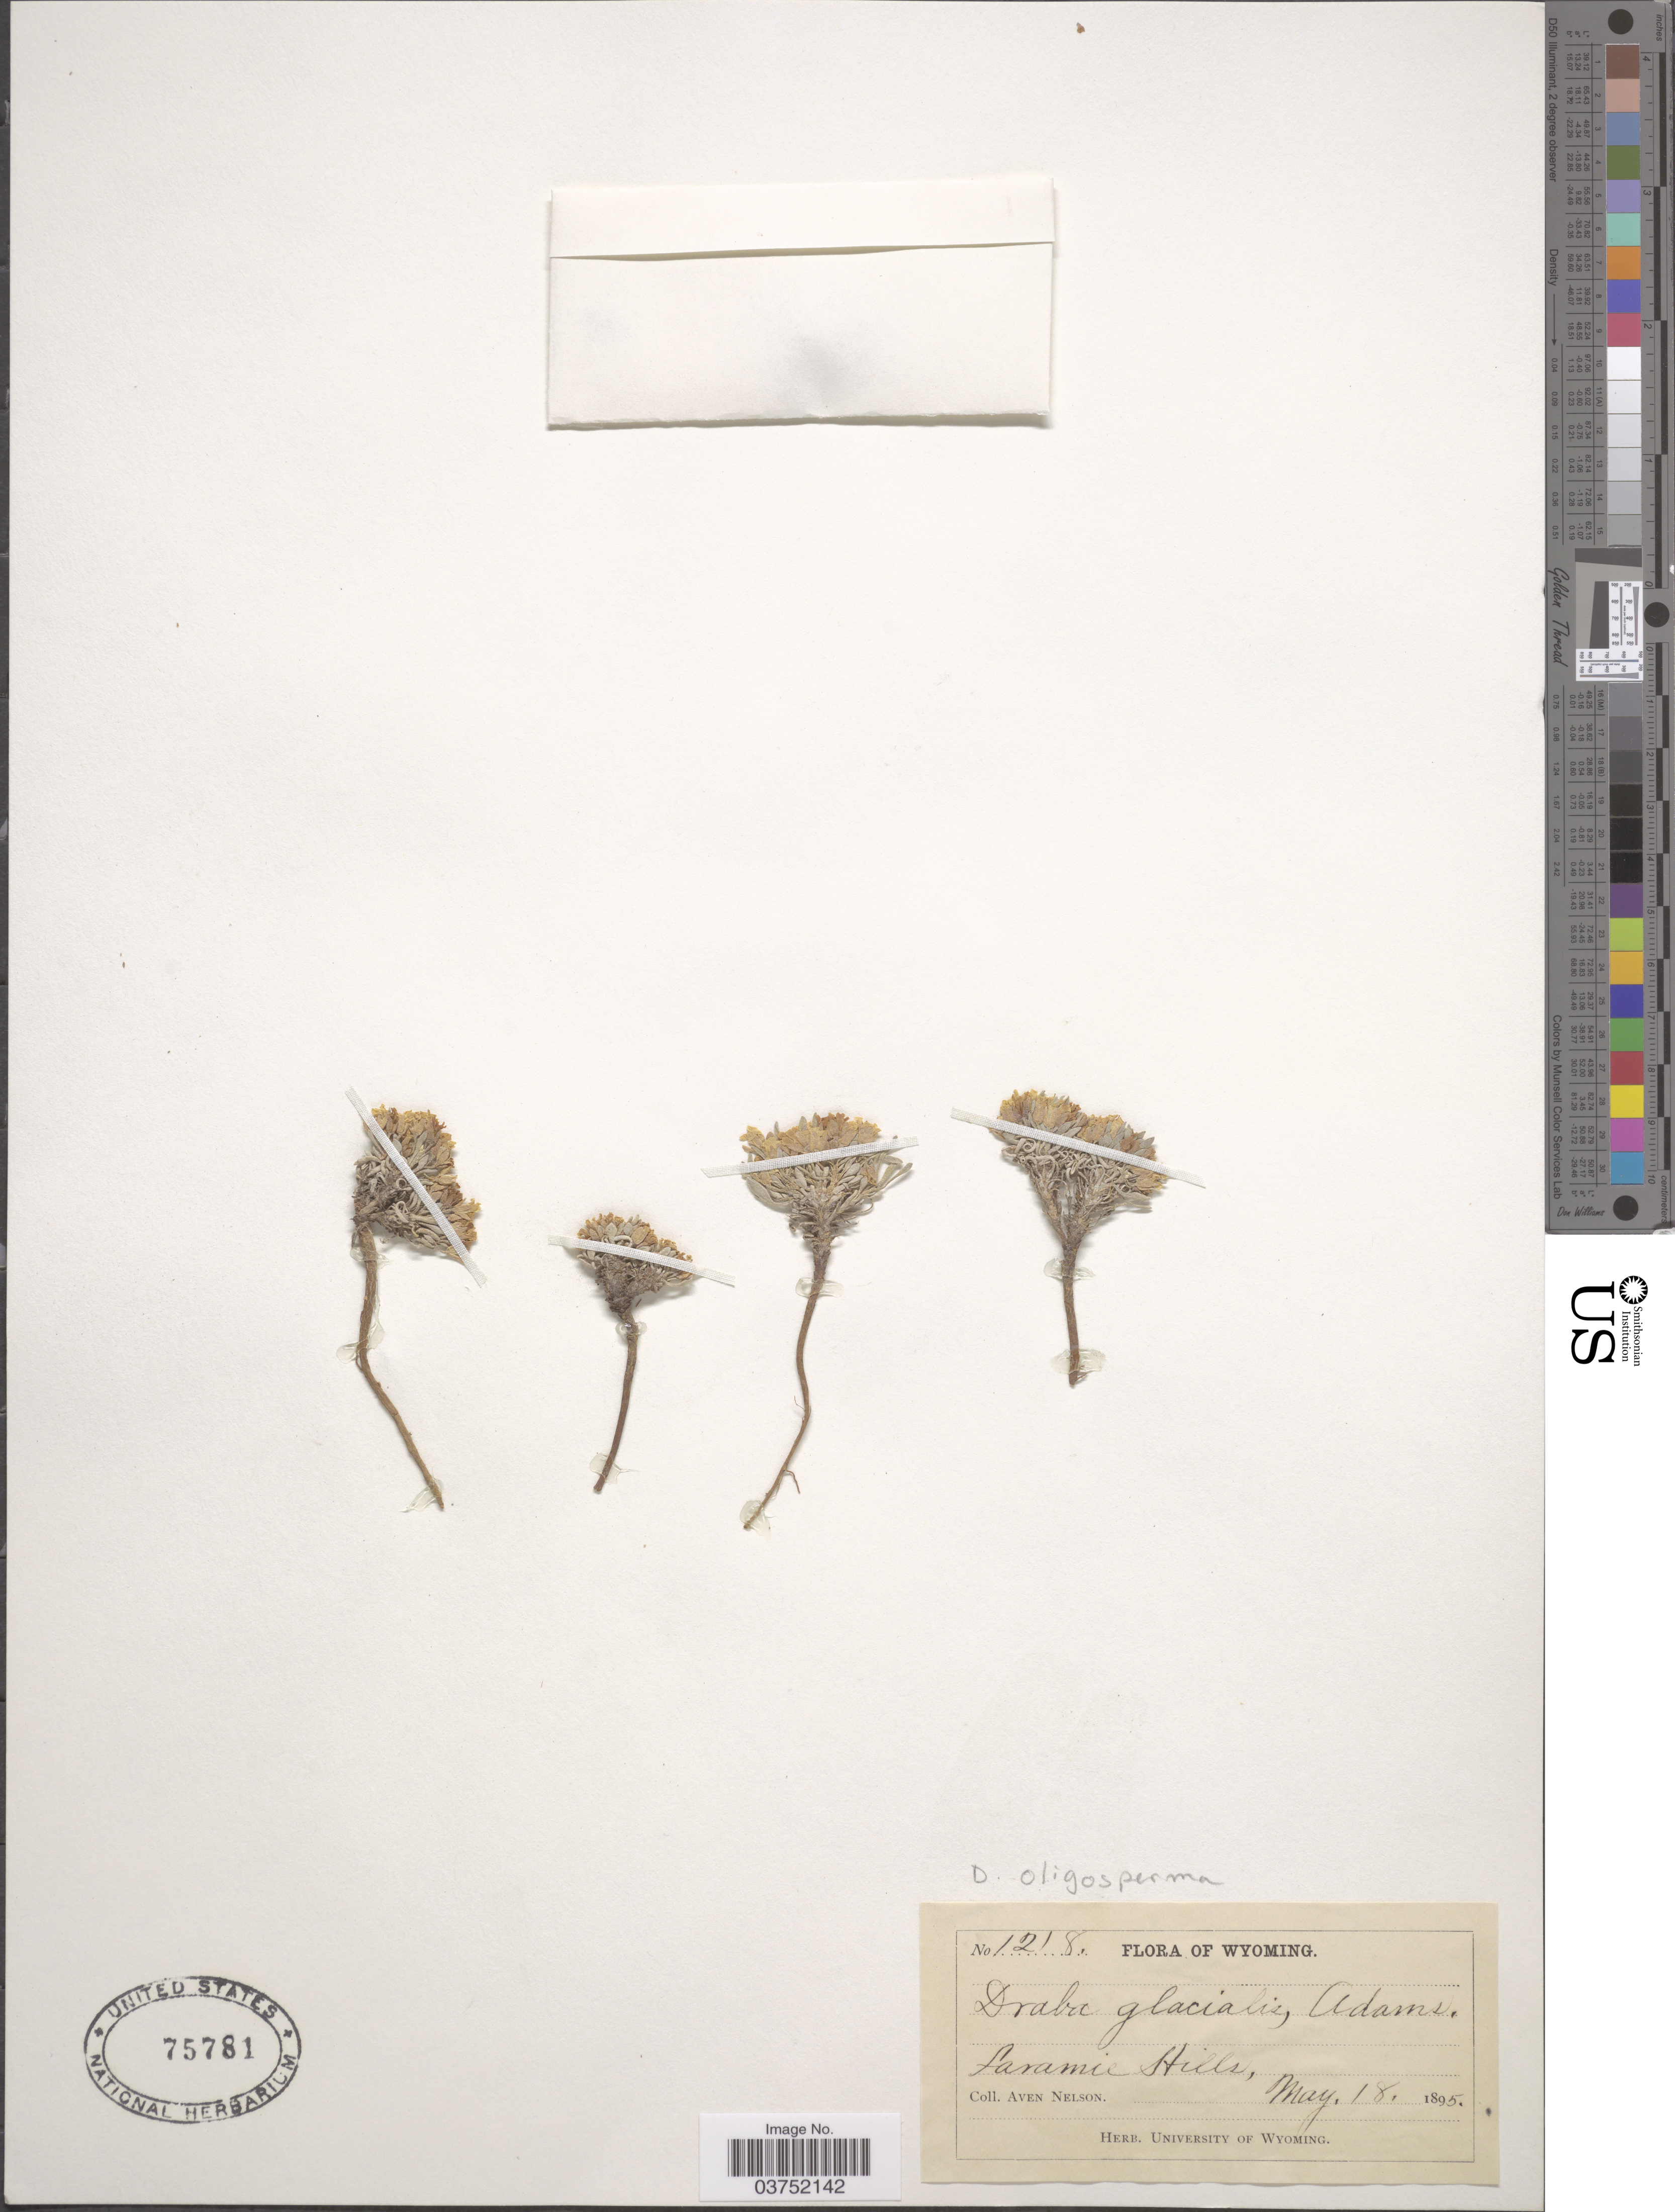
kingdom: Plantae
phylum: Tracheophyta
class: Magnoliopsida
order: Brassicales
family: Brassicaceae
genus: Draba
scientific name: Draba oligosperma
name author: Hook.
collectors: A. Nelson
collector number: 1218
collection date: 1895-05-18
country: United States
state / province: Wyoming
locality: Laramie Hills.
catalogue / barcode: US 75781